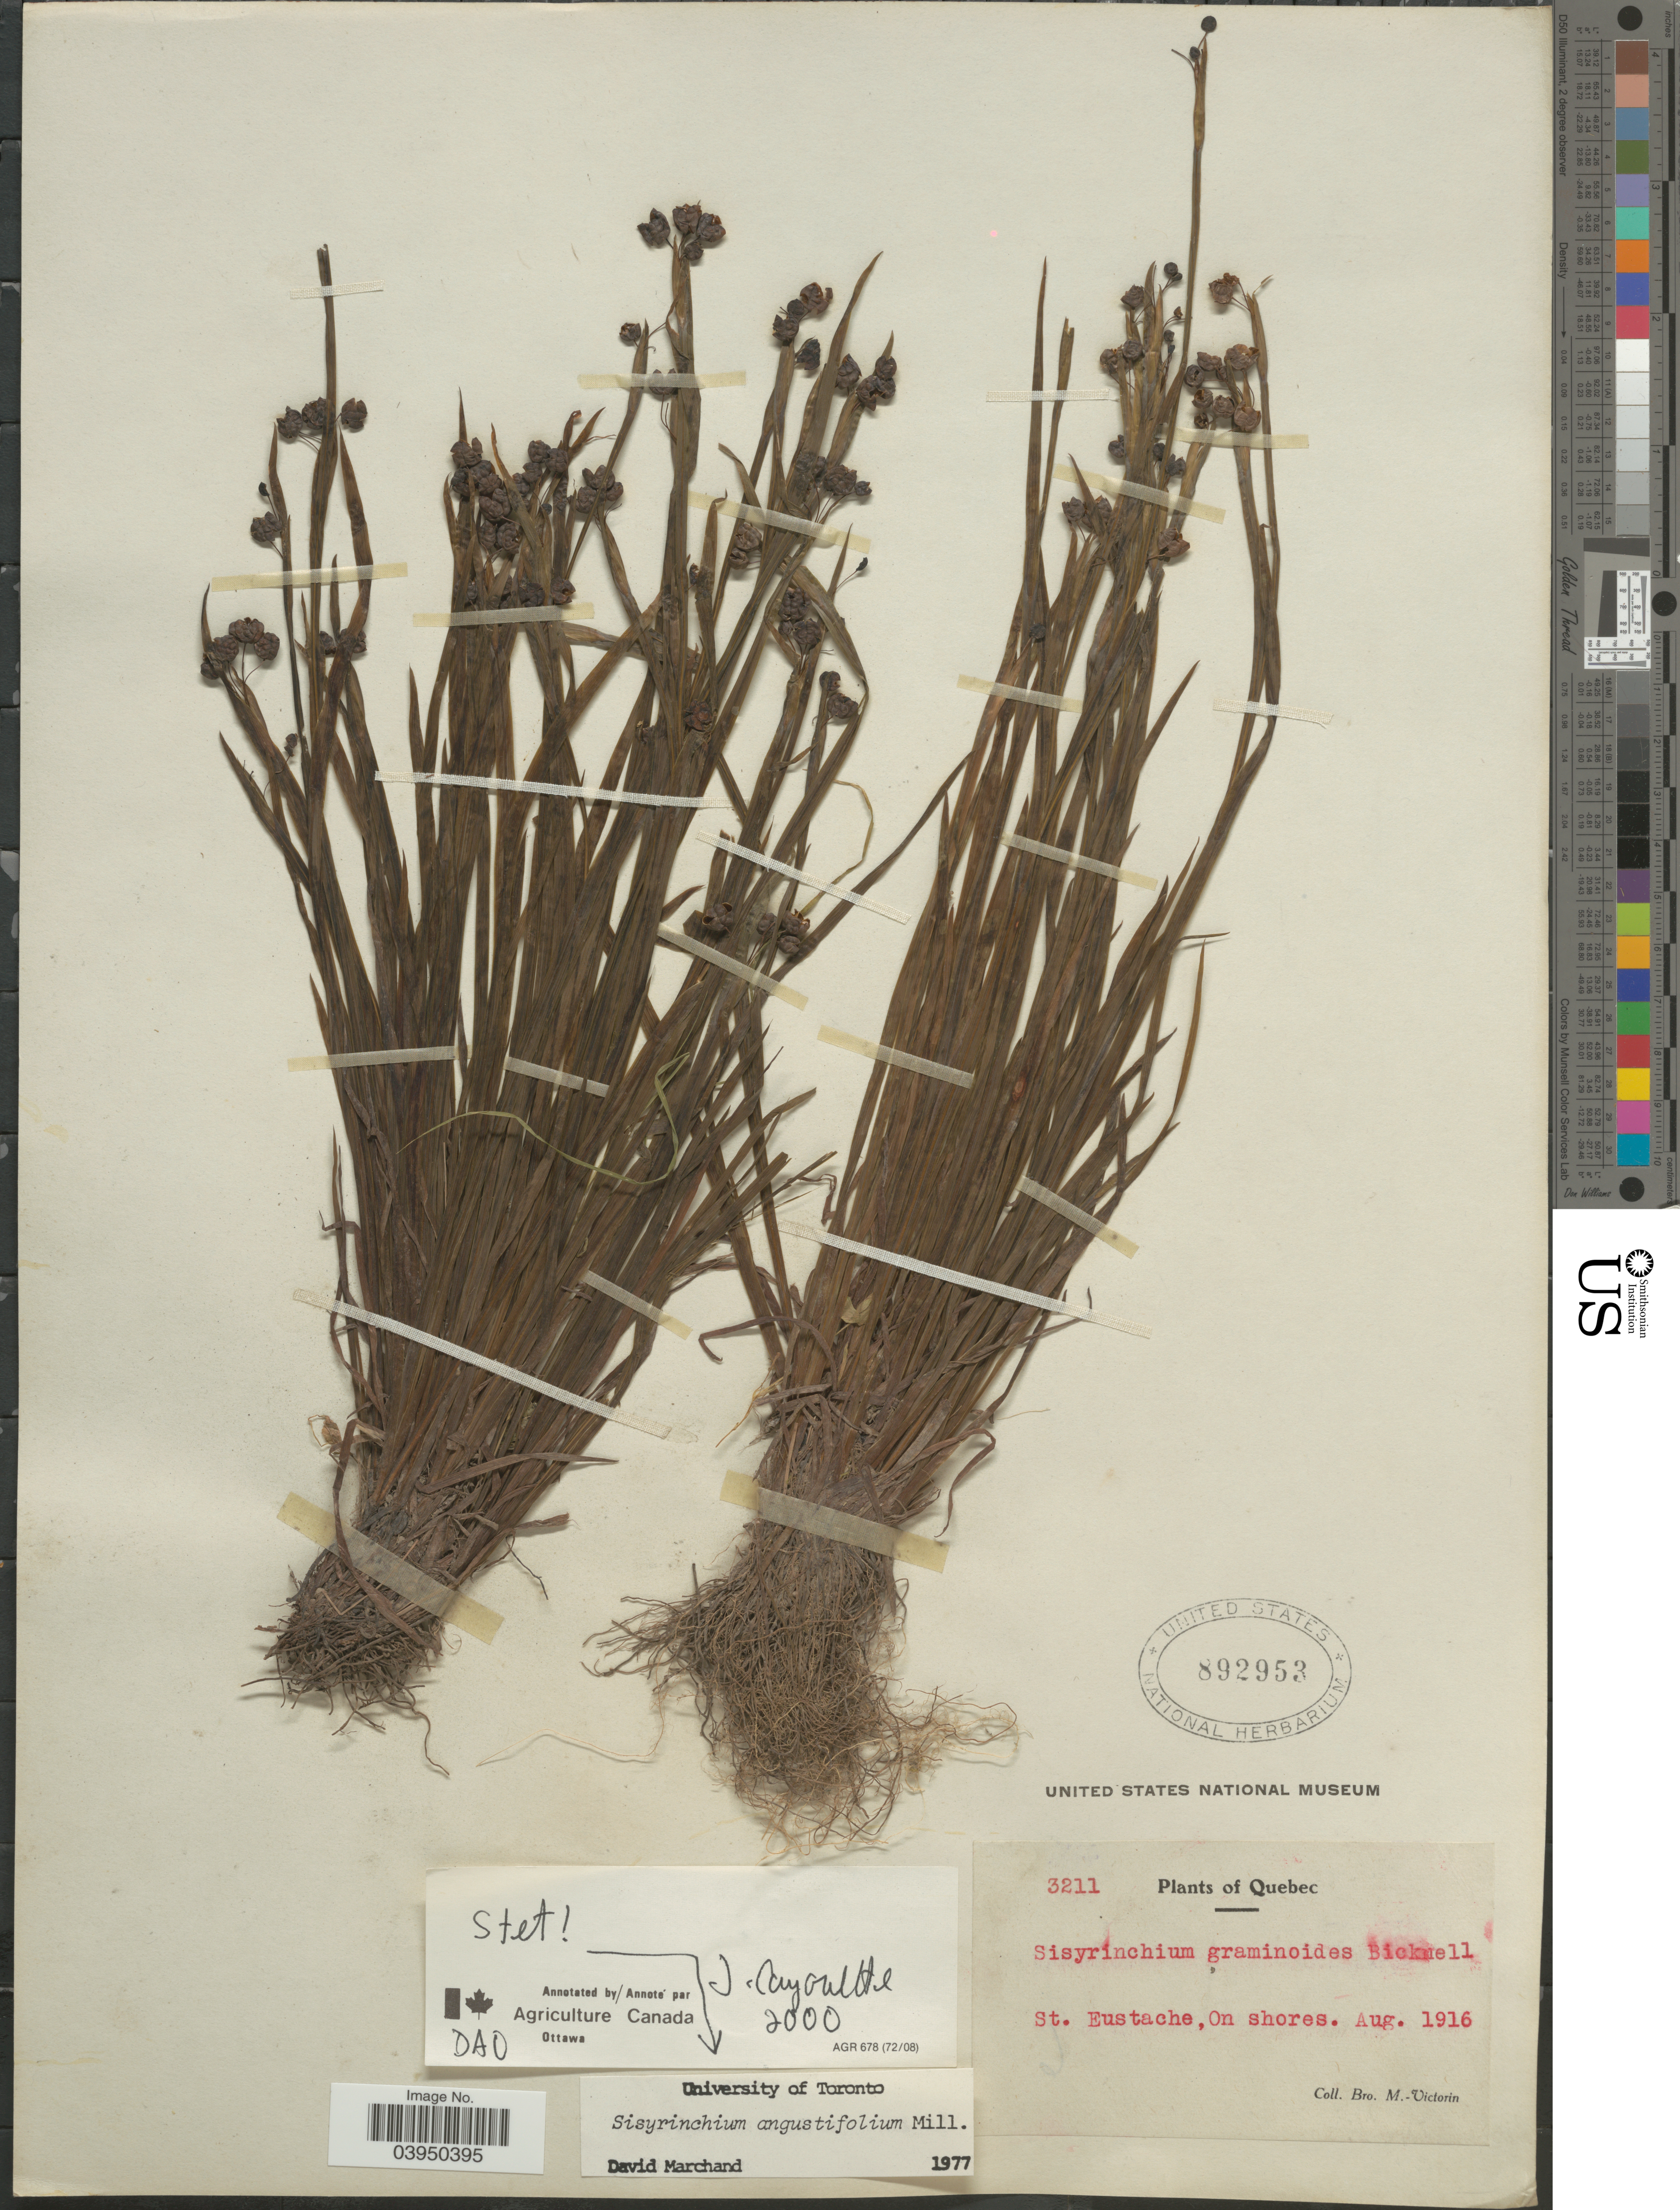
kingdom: Plantae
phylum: Tracheophyta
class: Liliopsida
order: Asparagales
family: Iridaceae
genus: Sisyrinchium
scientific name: Sisyrinchium angustifolium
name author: Mill.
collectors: Fr. Marie-Victorin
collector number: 3211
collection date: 1916-08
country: Canada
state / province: Quebec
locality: St. Eustache, On shores.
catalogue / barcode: US 892953